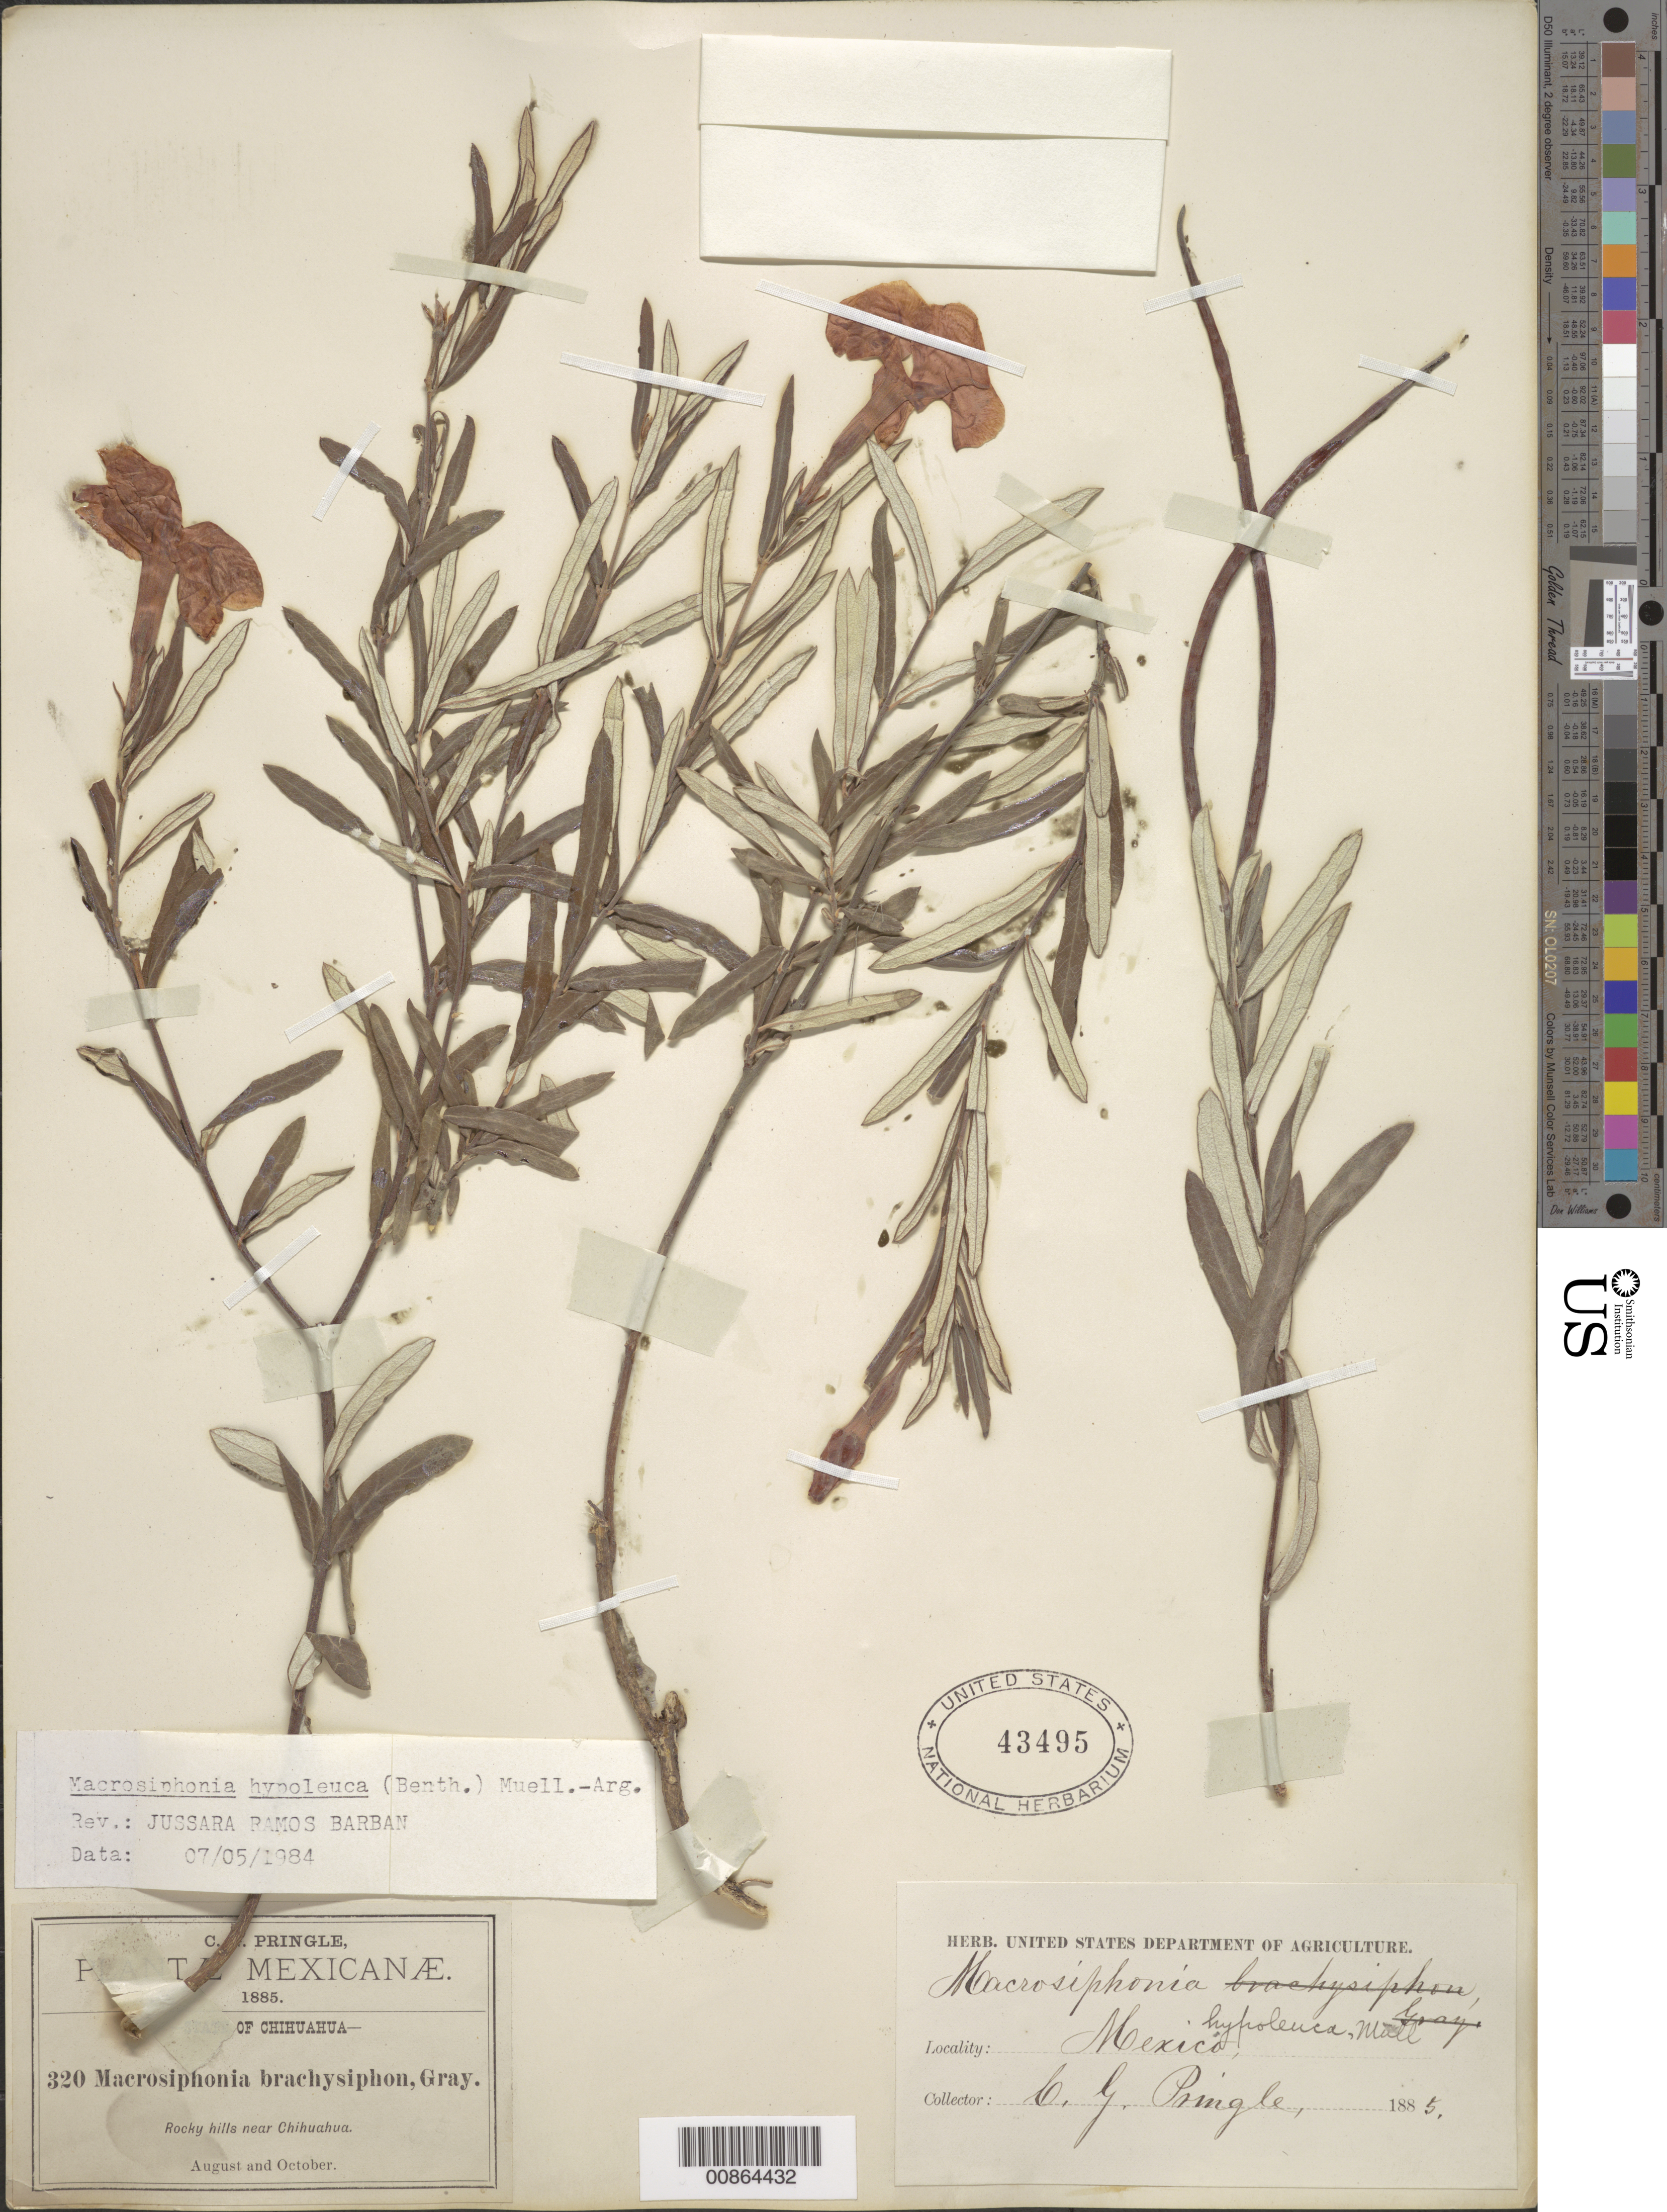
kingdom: Plantae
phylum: Tracheophyta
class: Magnoliopsida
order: Gentianales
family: Apocynaceae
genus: Macrosiphonia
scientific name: Macrosiphonia hypoleuca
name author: (Benth.) Müll. Arg.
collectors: C. G. Pringle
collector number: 320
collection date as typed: Aug 1885 to -- Oct 1885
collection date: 1885-08/1885-10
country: Mexico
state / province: Chihuahua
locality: Near Chihuahua.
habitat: Rocky hills.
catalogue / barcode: US 43495